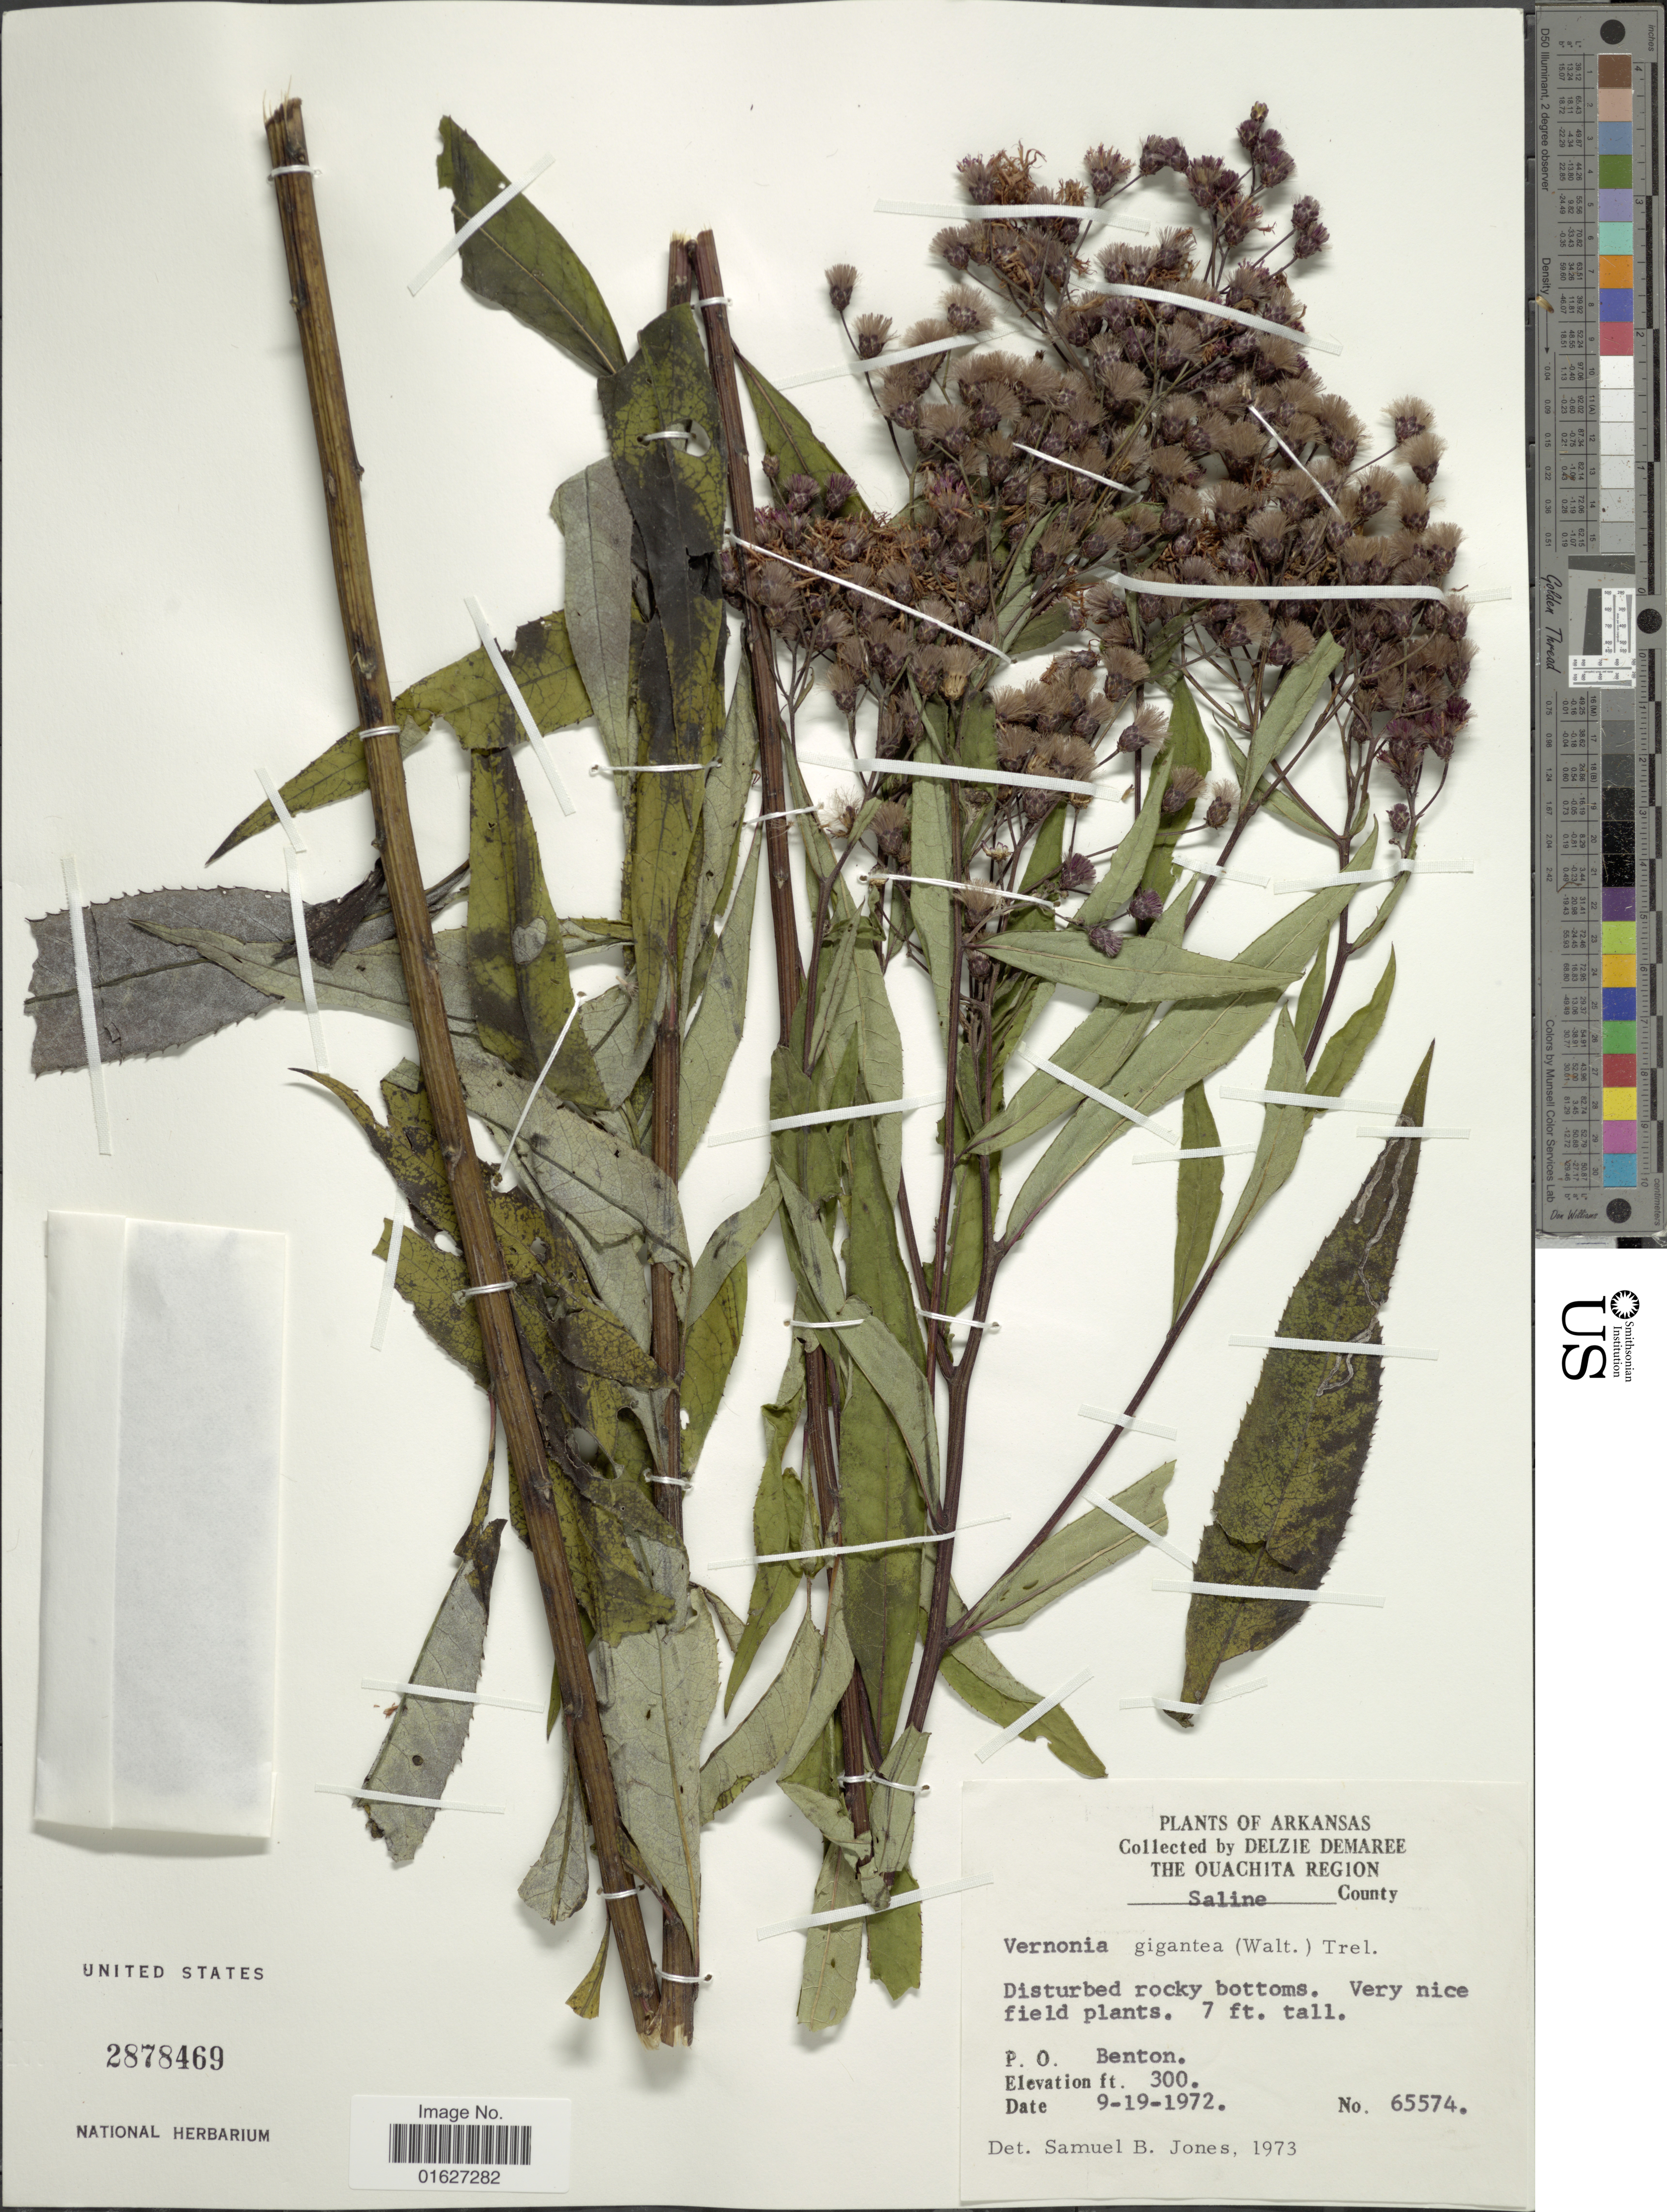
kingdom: Plantae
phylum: Tracheophyta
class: Magnoliopsida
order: Asterales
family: Asteraceae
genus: Vernonia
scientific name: Vernonia gigantea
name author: (Walter) Trel.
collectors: D. Demaree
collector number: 65574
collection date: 1972-09-19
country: United States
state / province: Arkansas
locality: The Ouachita Region. Saline County.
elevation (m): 91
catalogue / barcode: US 2878469